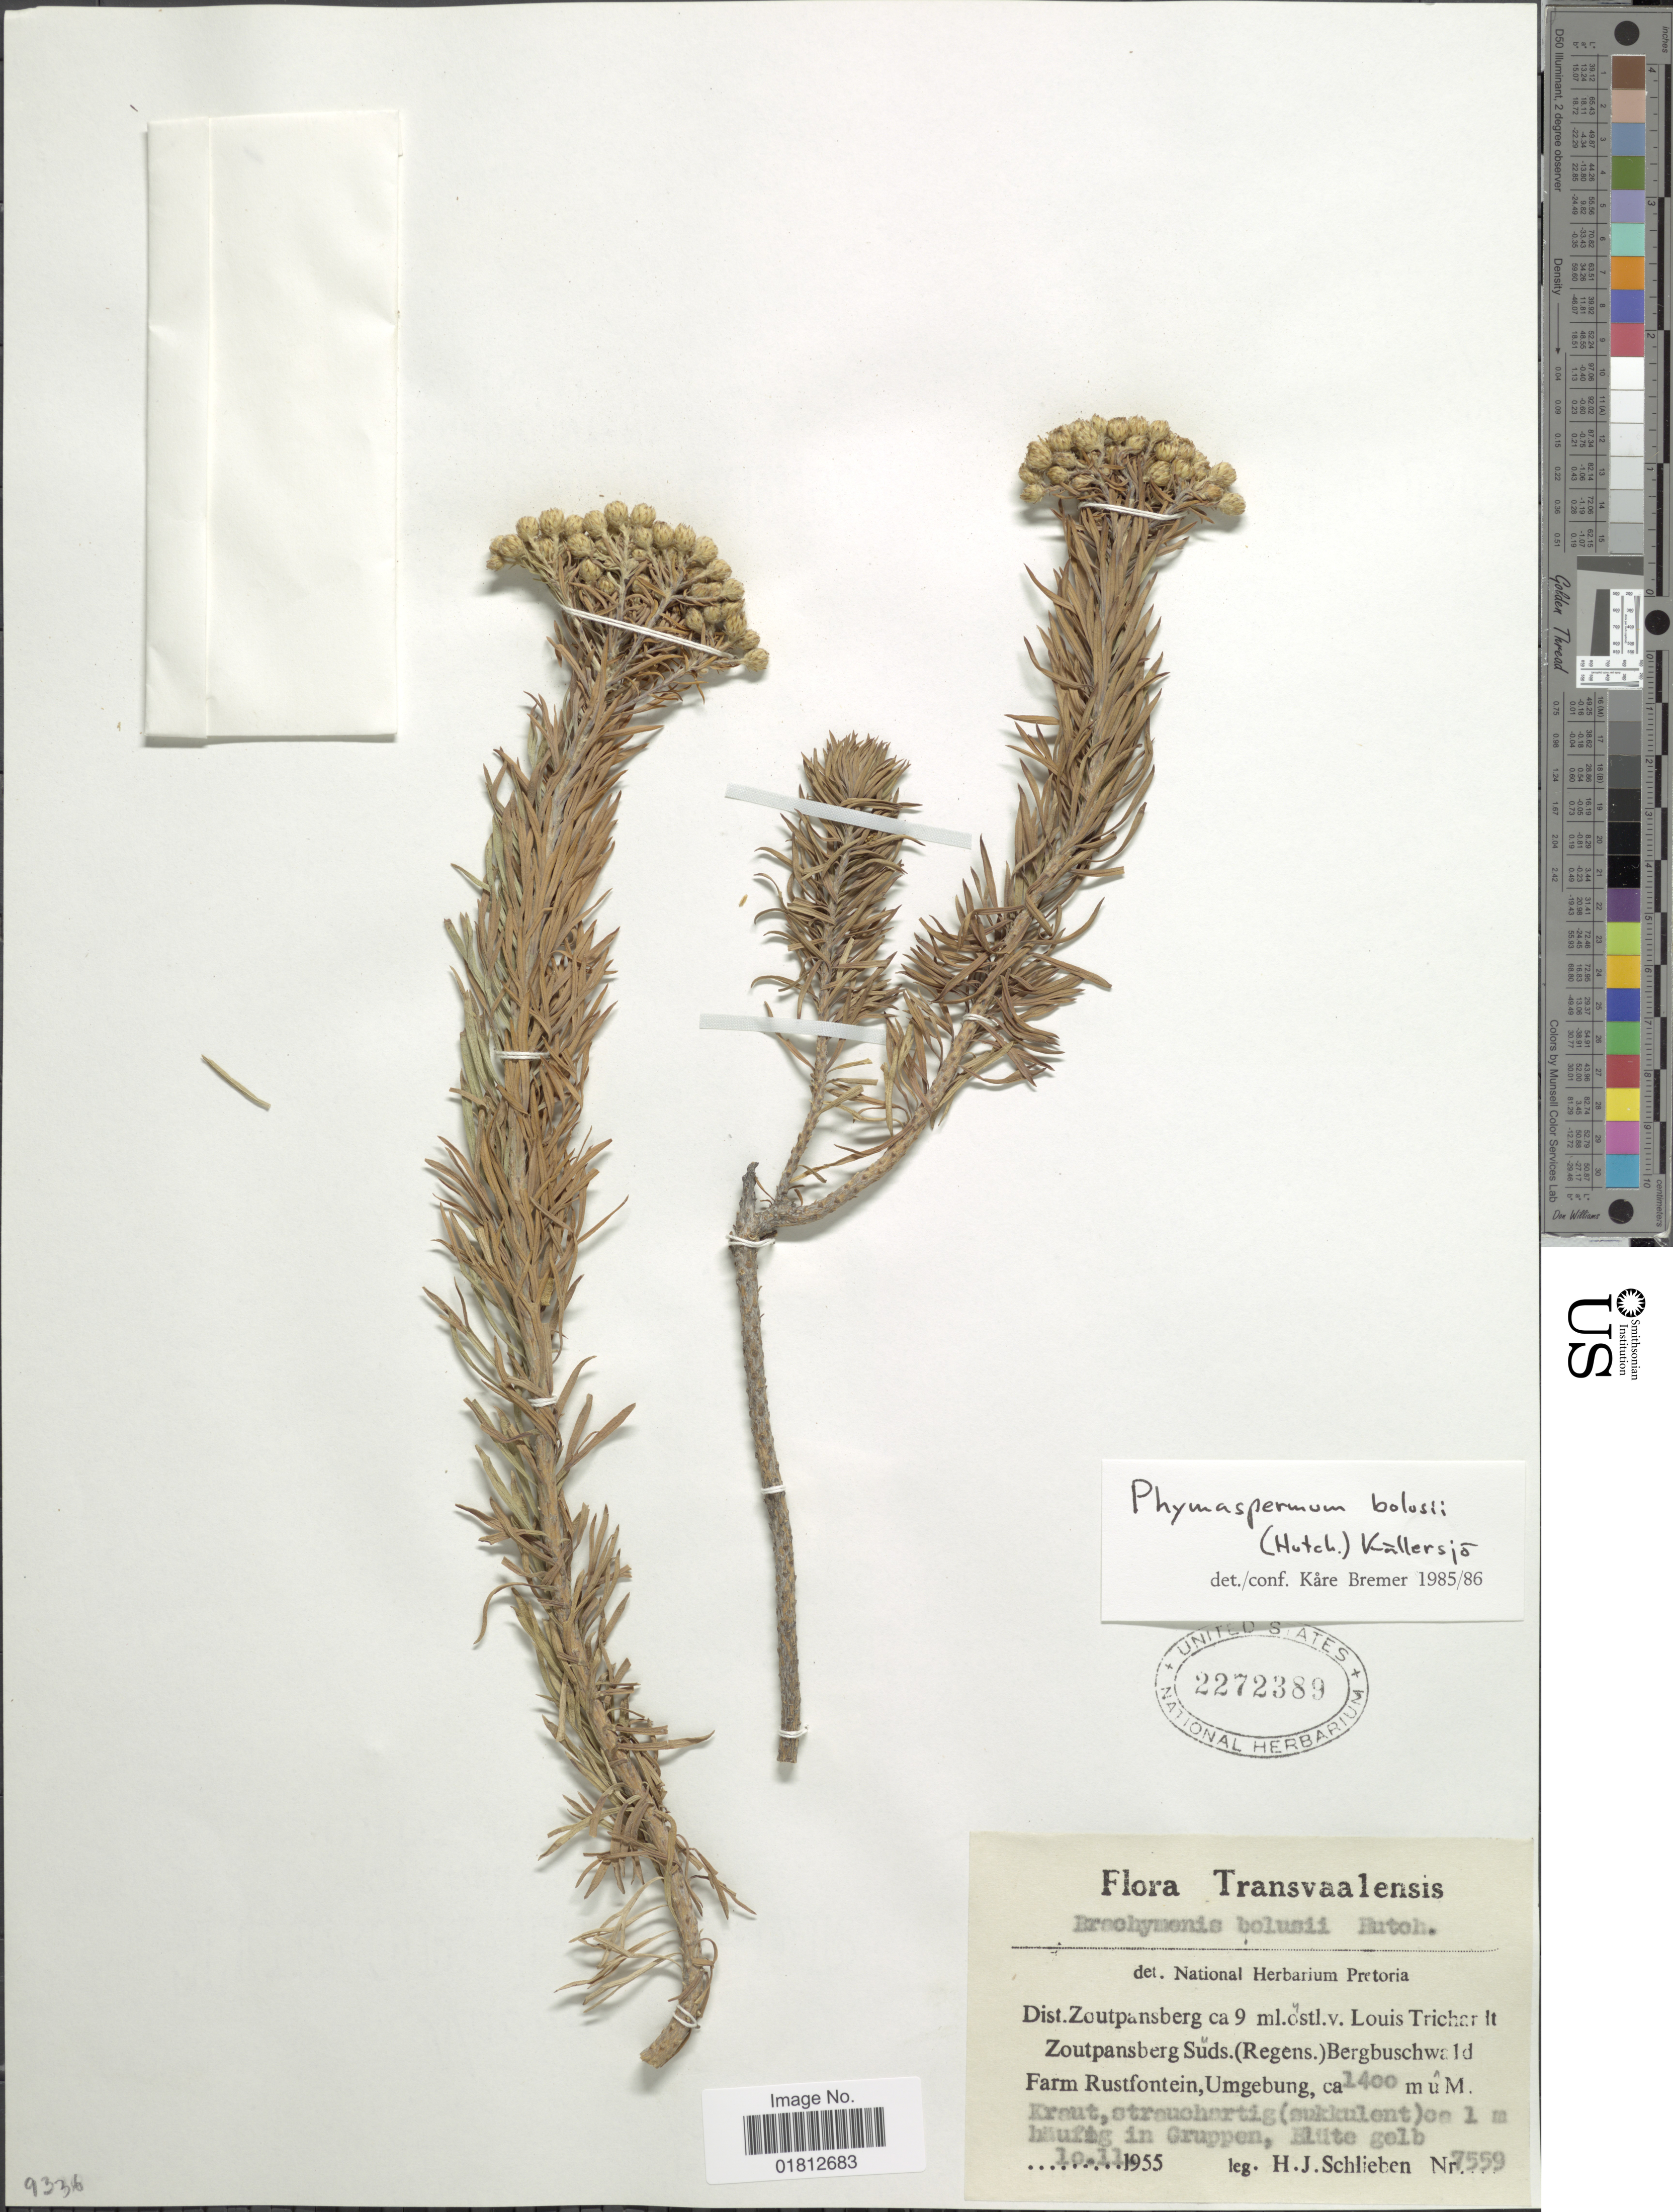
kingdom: Plantae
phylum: Tracheophyta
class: Magnoliopsida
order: Asterales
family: Asteraceae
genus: Phymaspermum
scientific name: Phymaspermum bolusii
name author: (Hutch.) Källersjö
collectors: H. J. Schlieben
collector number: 7559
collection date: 1955-11-10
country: South Africa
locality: Transvaalensis, Dist. Zoutpansberg ca 9 ml. ostl. v. Louis Trichar [illegible text]t, Zoutpansberg Suds. (Regens), Bergbuschwald Farm Rustfontein, Umgebung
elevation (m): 1400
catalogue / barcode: US 2272389